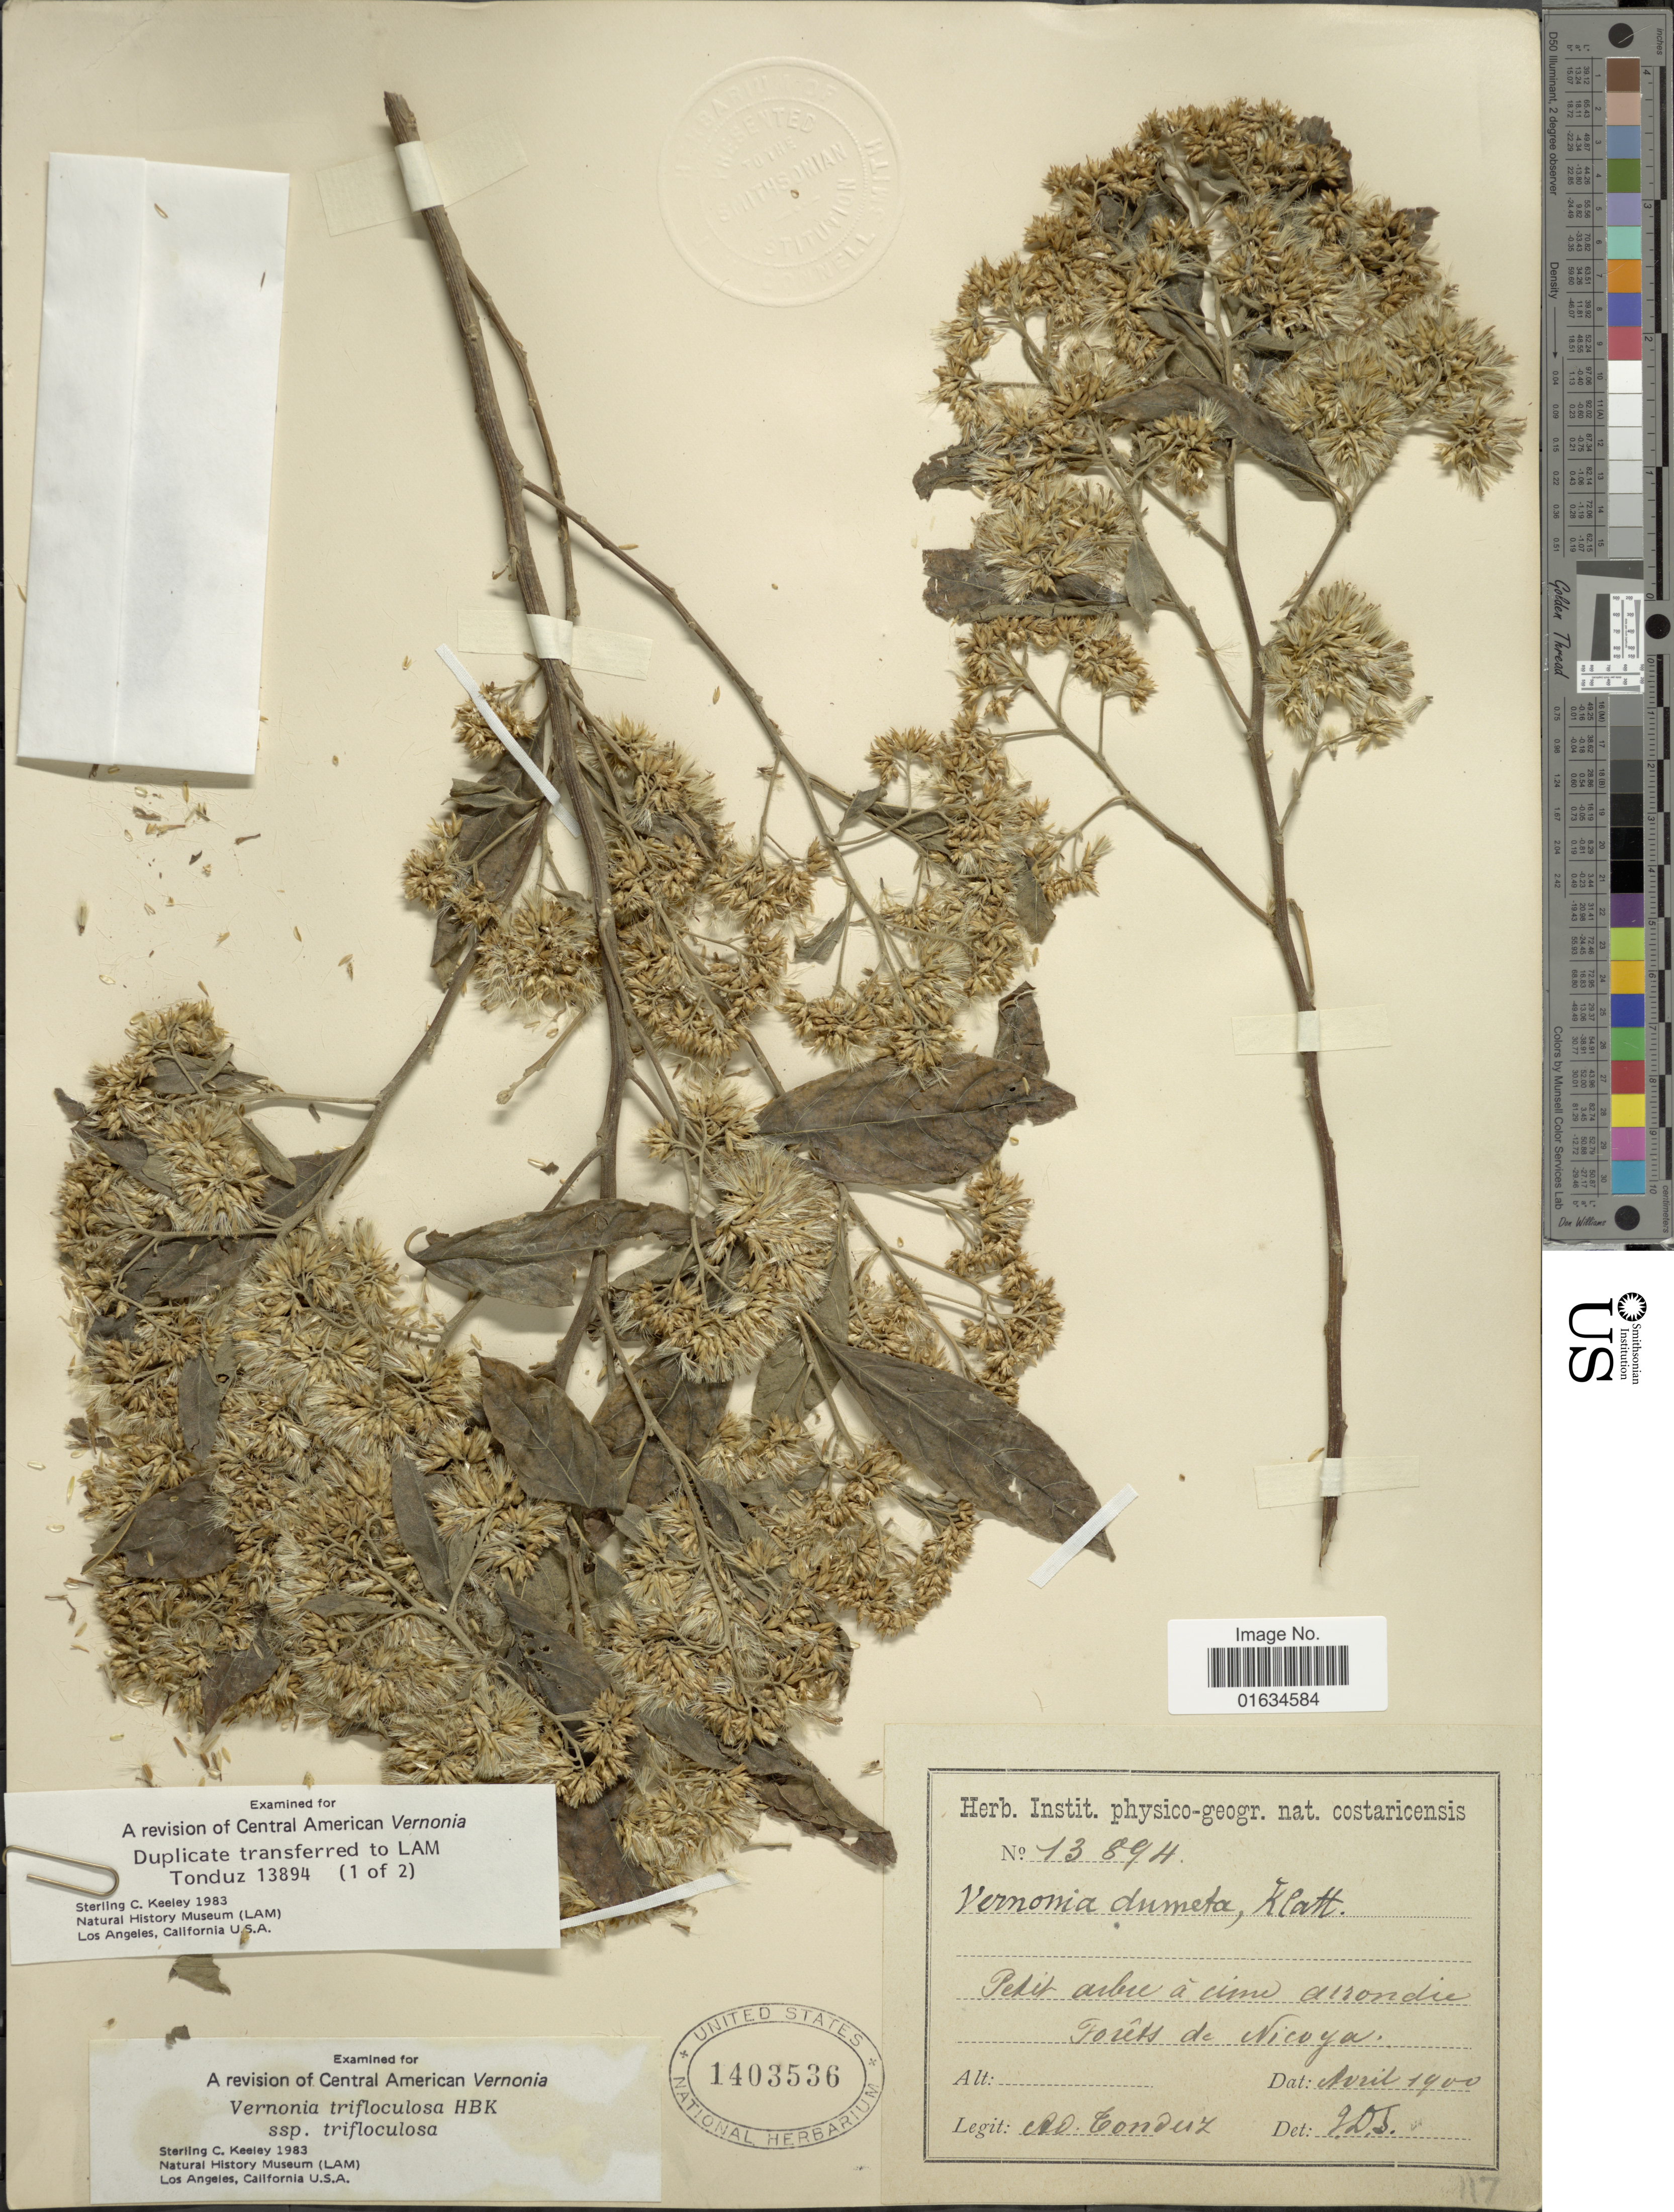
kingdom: Plantae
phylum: Tracheophyta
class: Magnoliopsida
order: Asterales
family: Asteraceae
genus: Eremosis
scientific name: Eremosis triflosculosa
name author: (Kunth) Gleason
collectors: A. Tonduz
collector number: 13894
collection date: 1900-04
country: Costa Rica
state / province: Guanacaste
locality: Petir ambre a cime airondie, Forets de Nicoya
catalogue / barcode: US 1403536